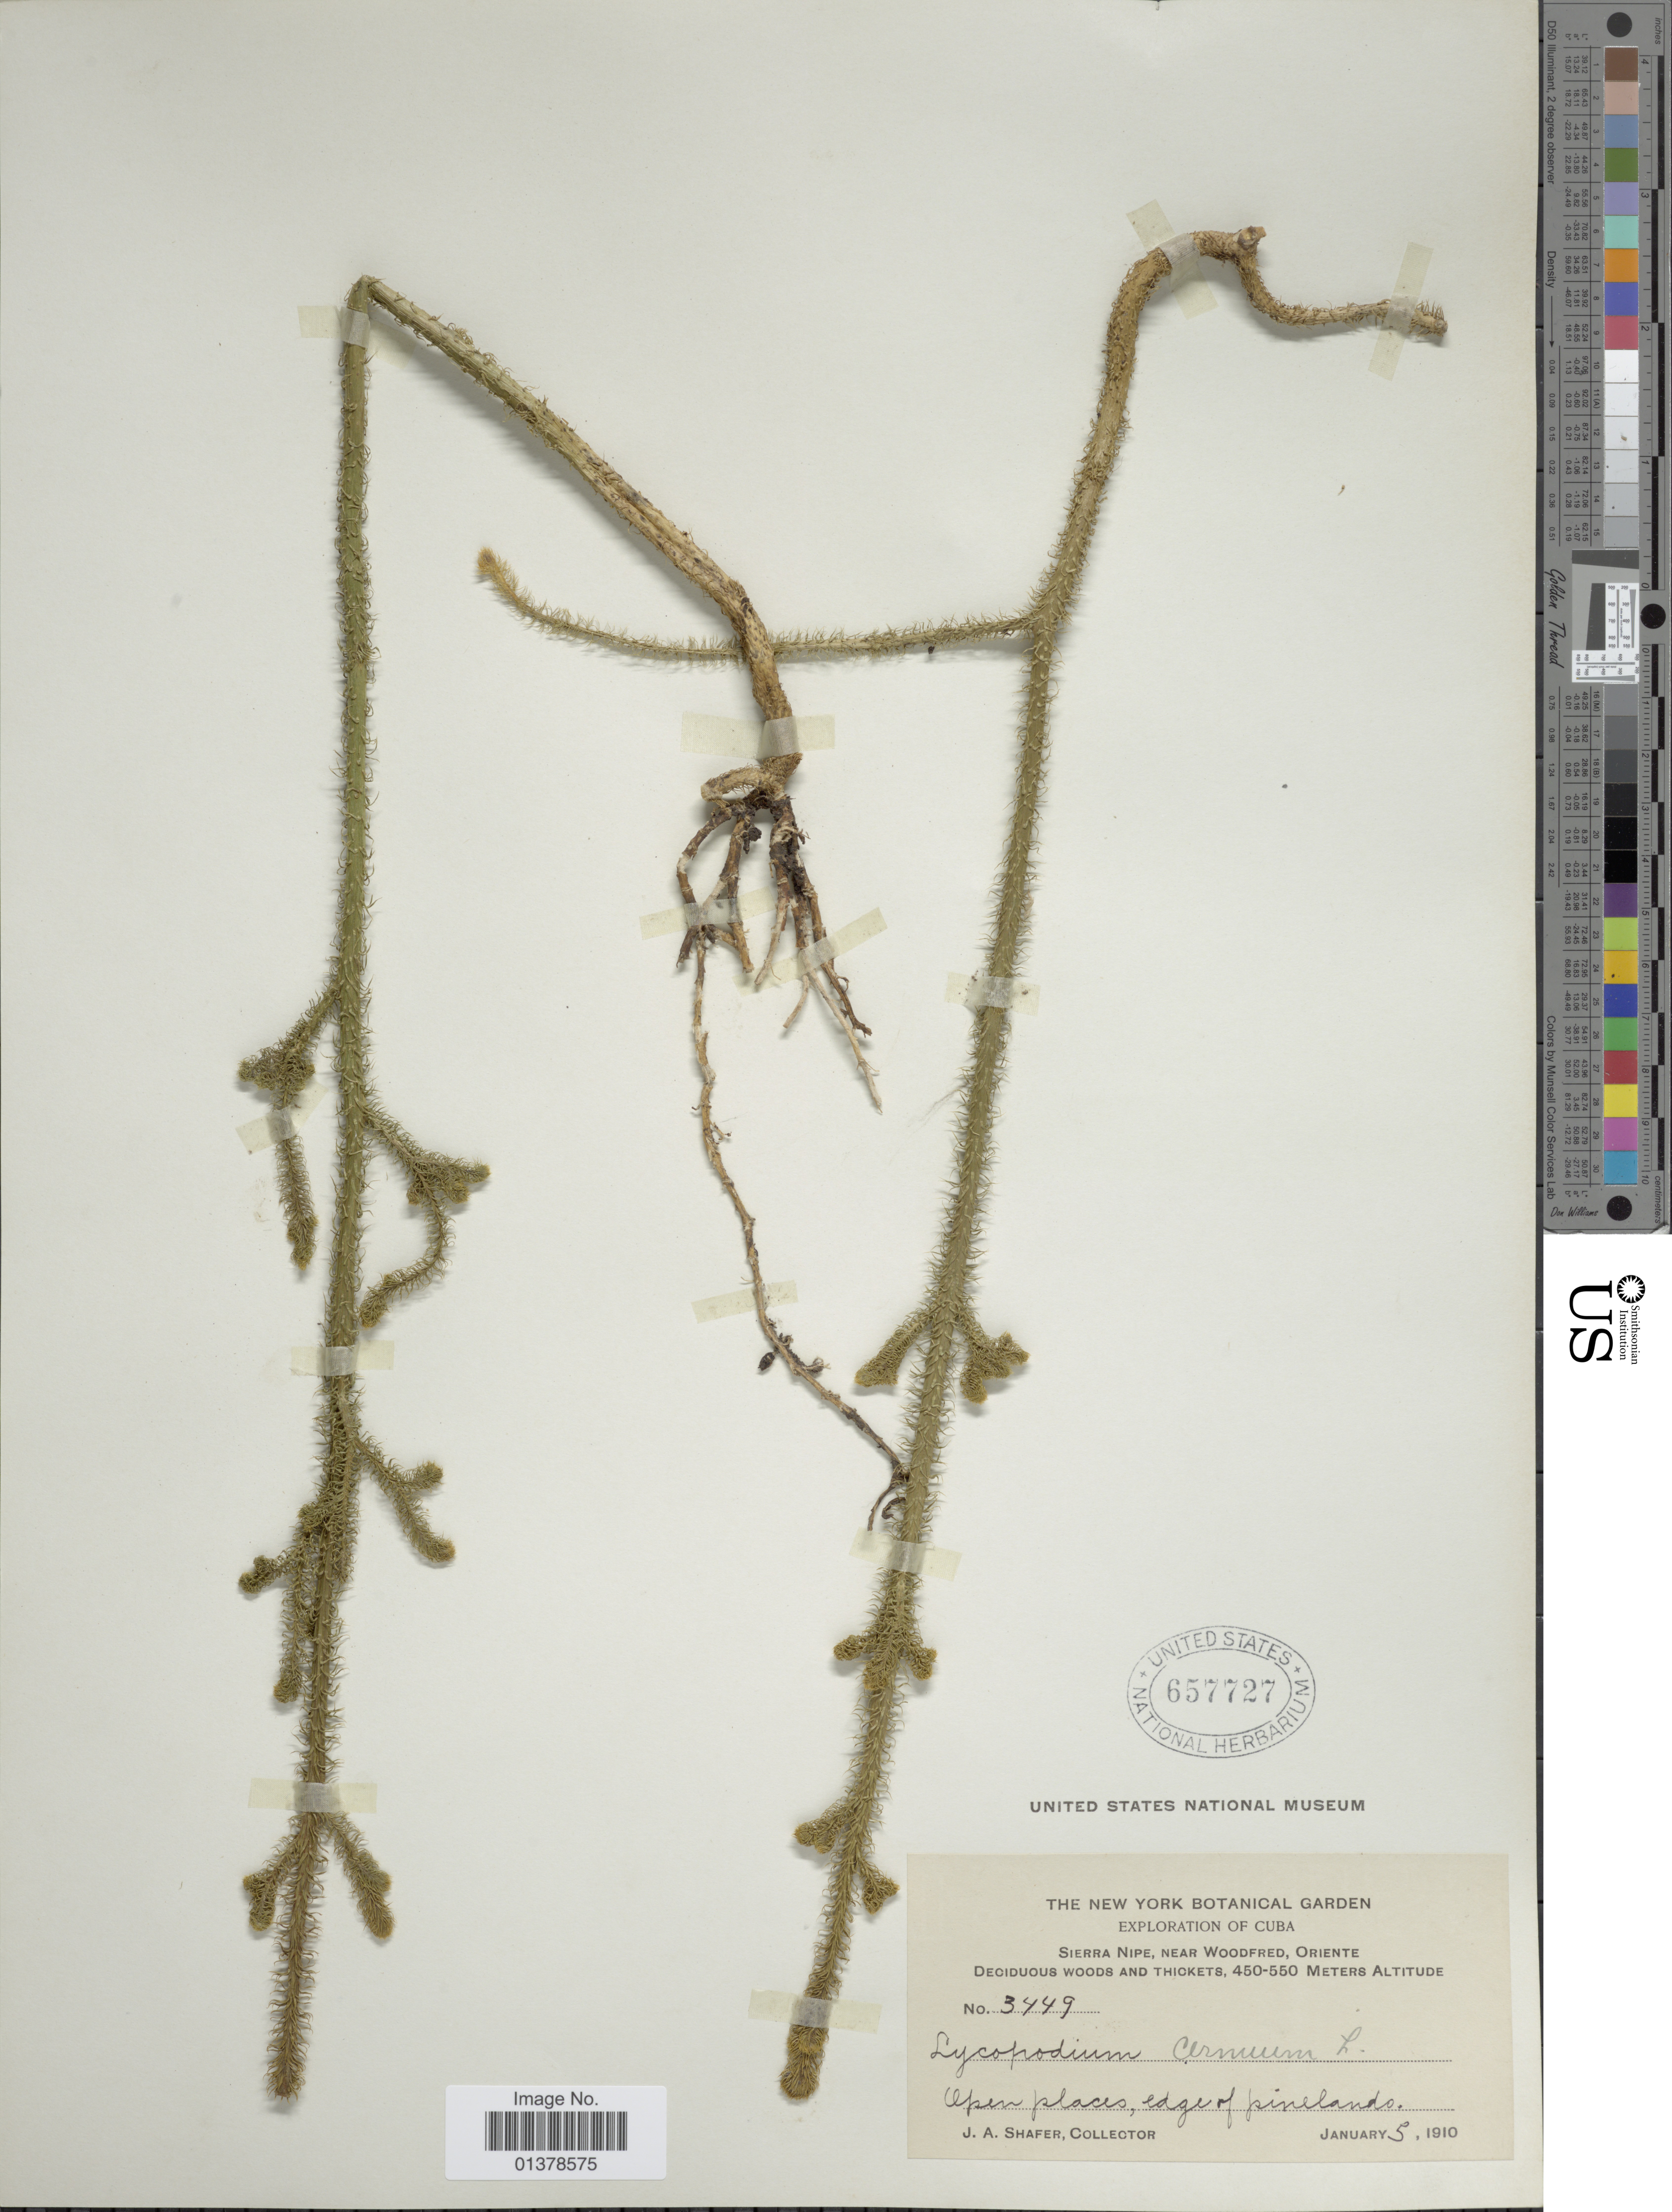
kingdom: Plantae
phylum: Tracheophyta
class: Lycopodiopsida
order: Lycopodiales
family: Lycopodiaceae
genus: Palhinhaea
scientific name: Palhinhaea cernua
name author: (L.) Vasc. & Franco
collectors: J. A. Shafer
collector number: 3449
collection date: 1910-01-05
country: Cuba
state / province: Oriente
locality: Sierra Nipe, near Woodfred, Deciduous woods and Thickets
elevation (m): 450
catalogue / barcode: US 657727